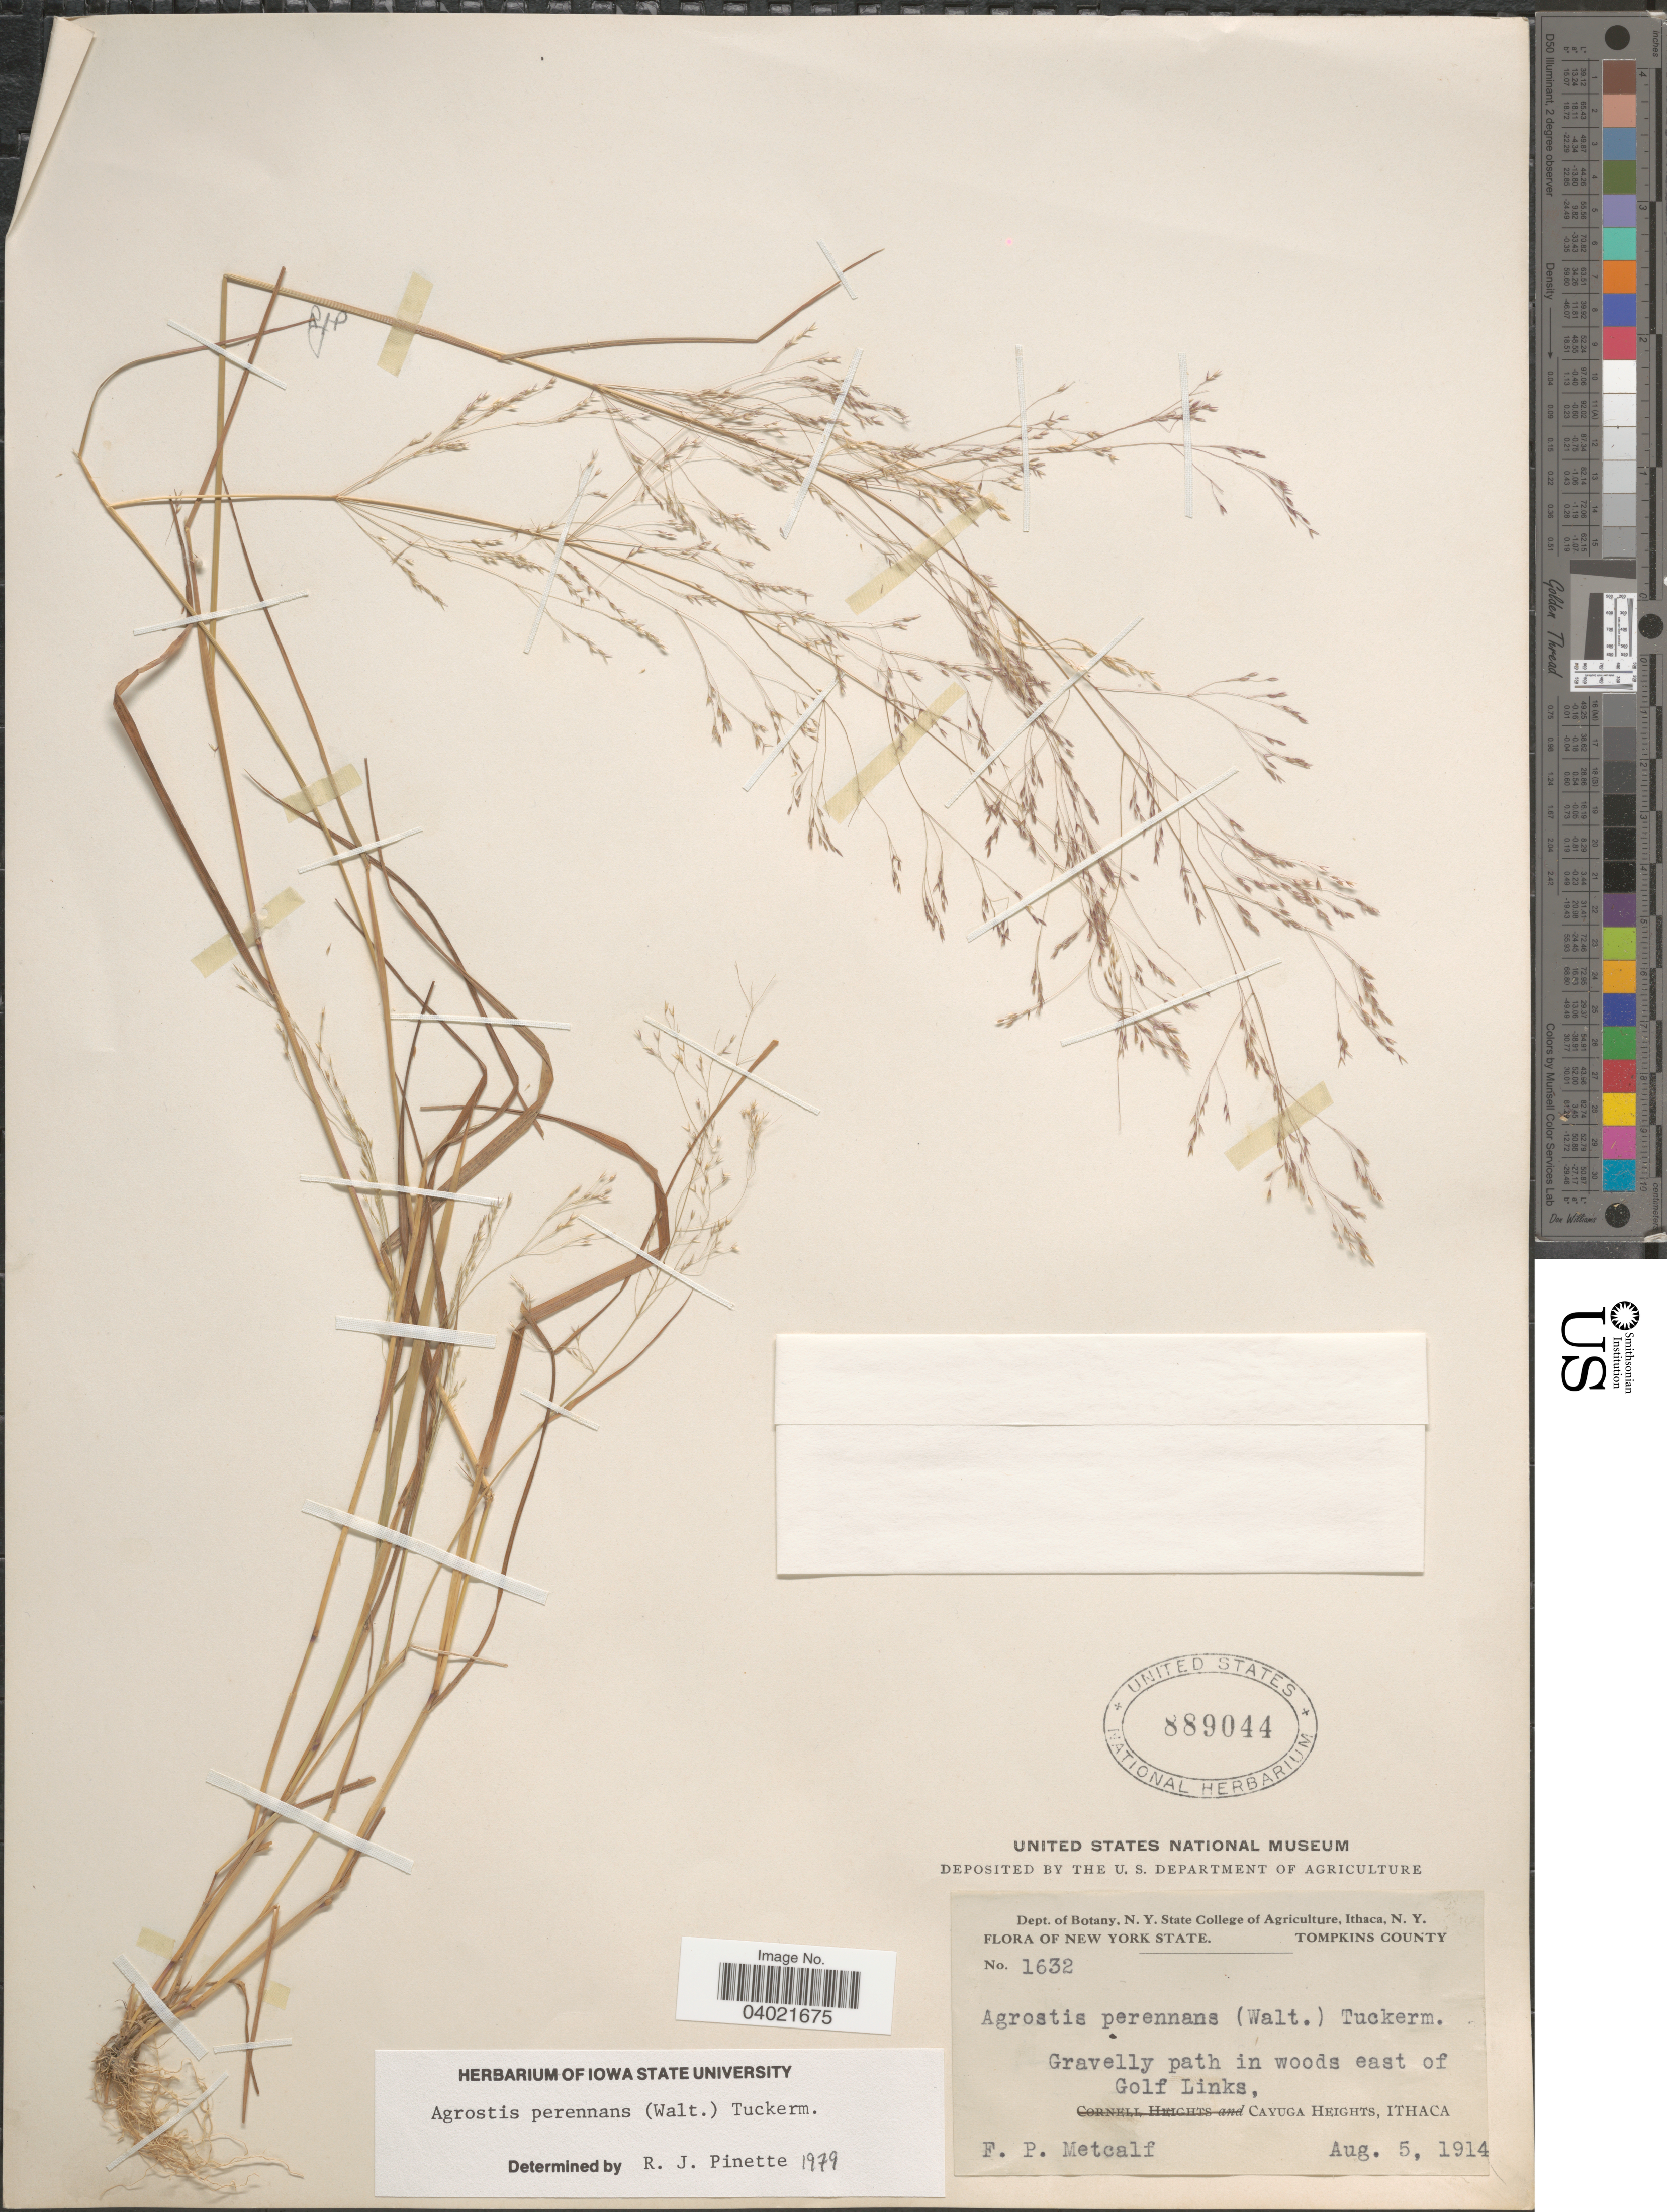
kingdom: Plantae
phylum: Tracheophyta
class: Liliopsida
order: Poales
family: Poaceae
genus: Agrostis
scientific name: Agrostis perennans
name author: (Walter) Tuck.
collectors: F. Metcalf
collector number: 1632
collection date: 1914-08-05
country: United States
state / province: New York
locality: Tompkins County. Gravelly path in woods east of Golf Links, Cayuga Heights, Ithaca.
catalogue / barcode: US 889044